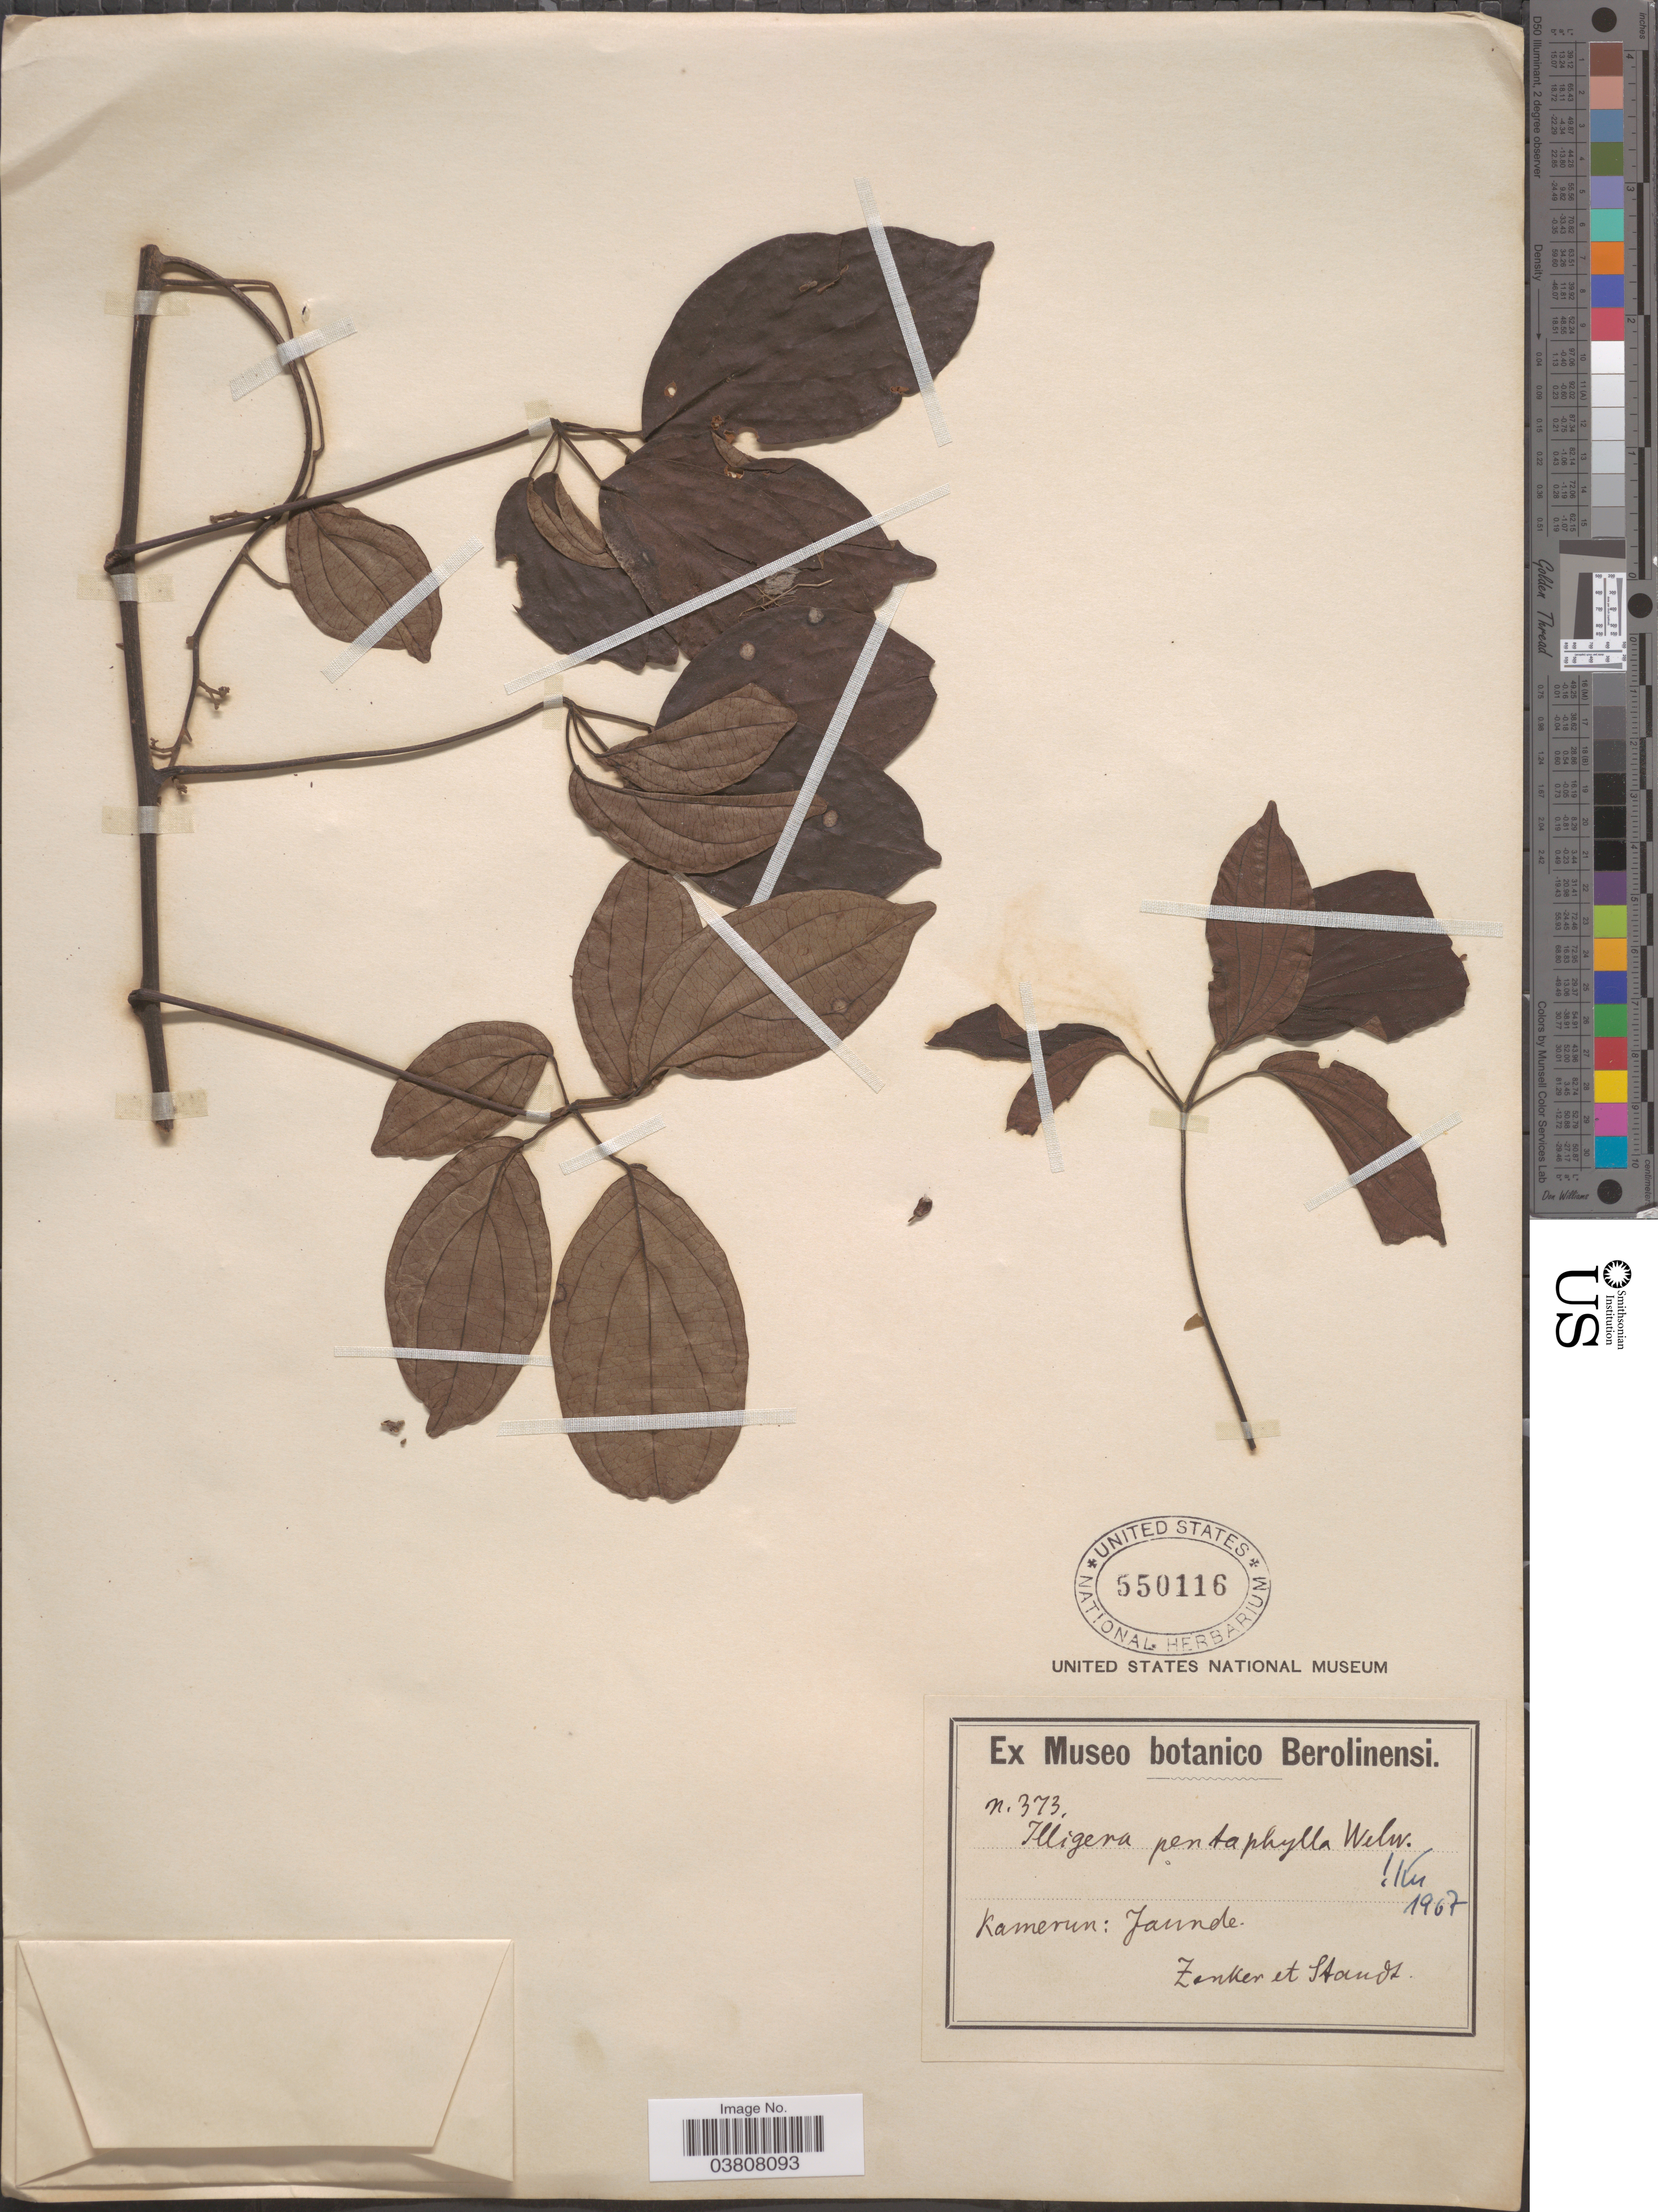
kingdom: Plantae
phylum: Tracheophyta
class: Magnoliopsida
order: Laurales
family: Hernandiaceae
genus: Illigera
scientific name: Illigera pentaphylla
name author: Welw.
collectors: Zenker, -- & -. Staudt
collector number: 373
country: Cameroon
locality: Yaunde.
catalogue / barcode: US 550116